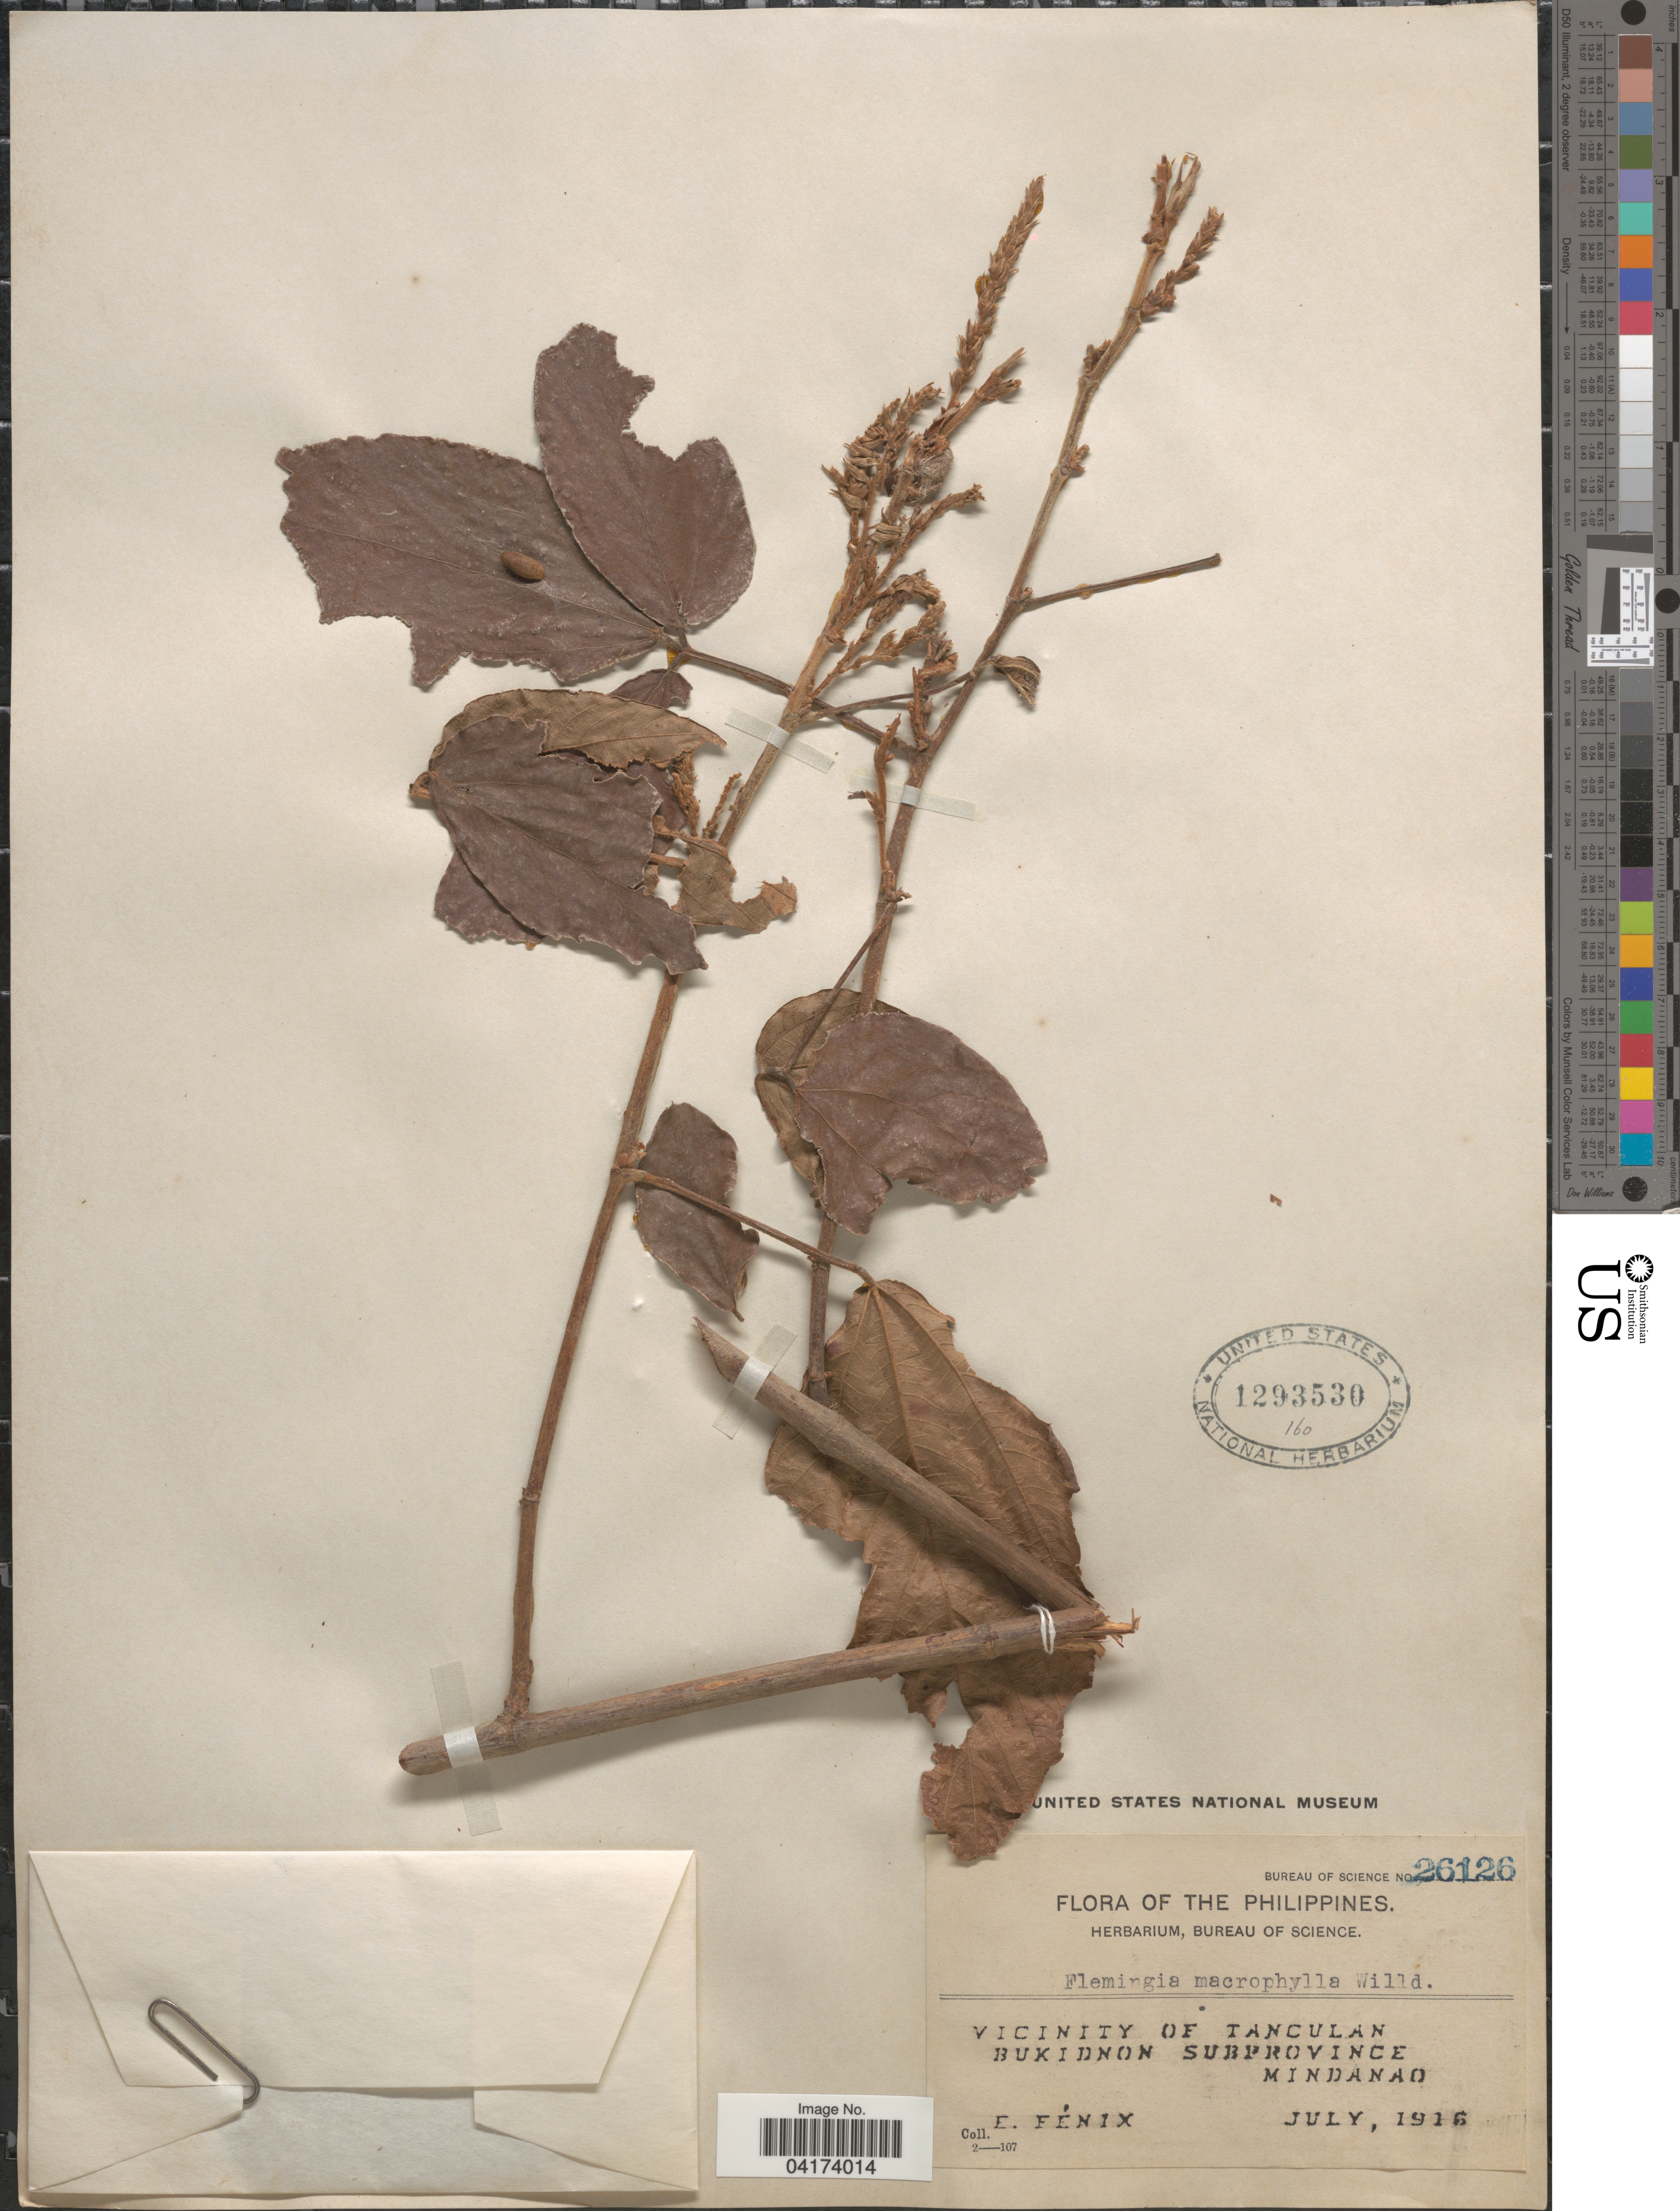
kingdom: Plantae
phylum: Tracheophyta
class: Magnoliopsida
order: Fabales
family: Fabaceae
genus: Flemingia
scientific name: Flemingia macrophylla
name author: (Willd.) Kuntze ex Merr.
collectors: E. Fénix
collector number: Bureau of Science 26126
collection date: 1916-07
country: Philippines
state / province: Northern Mindanao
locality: Vicinity of Tanculan. Bukidnon Subprovince. Mindanao.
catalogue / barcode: US 1293530